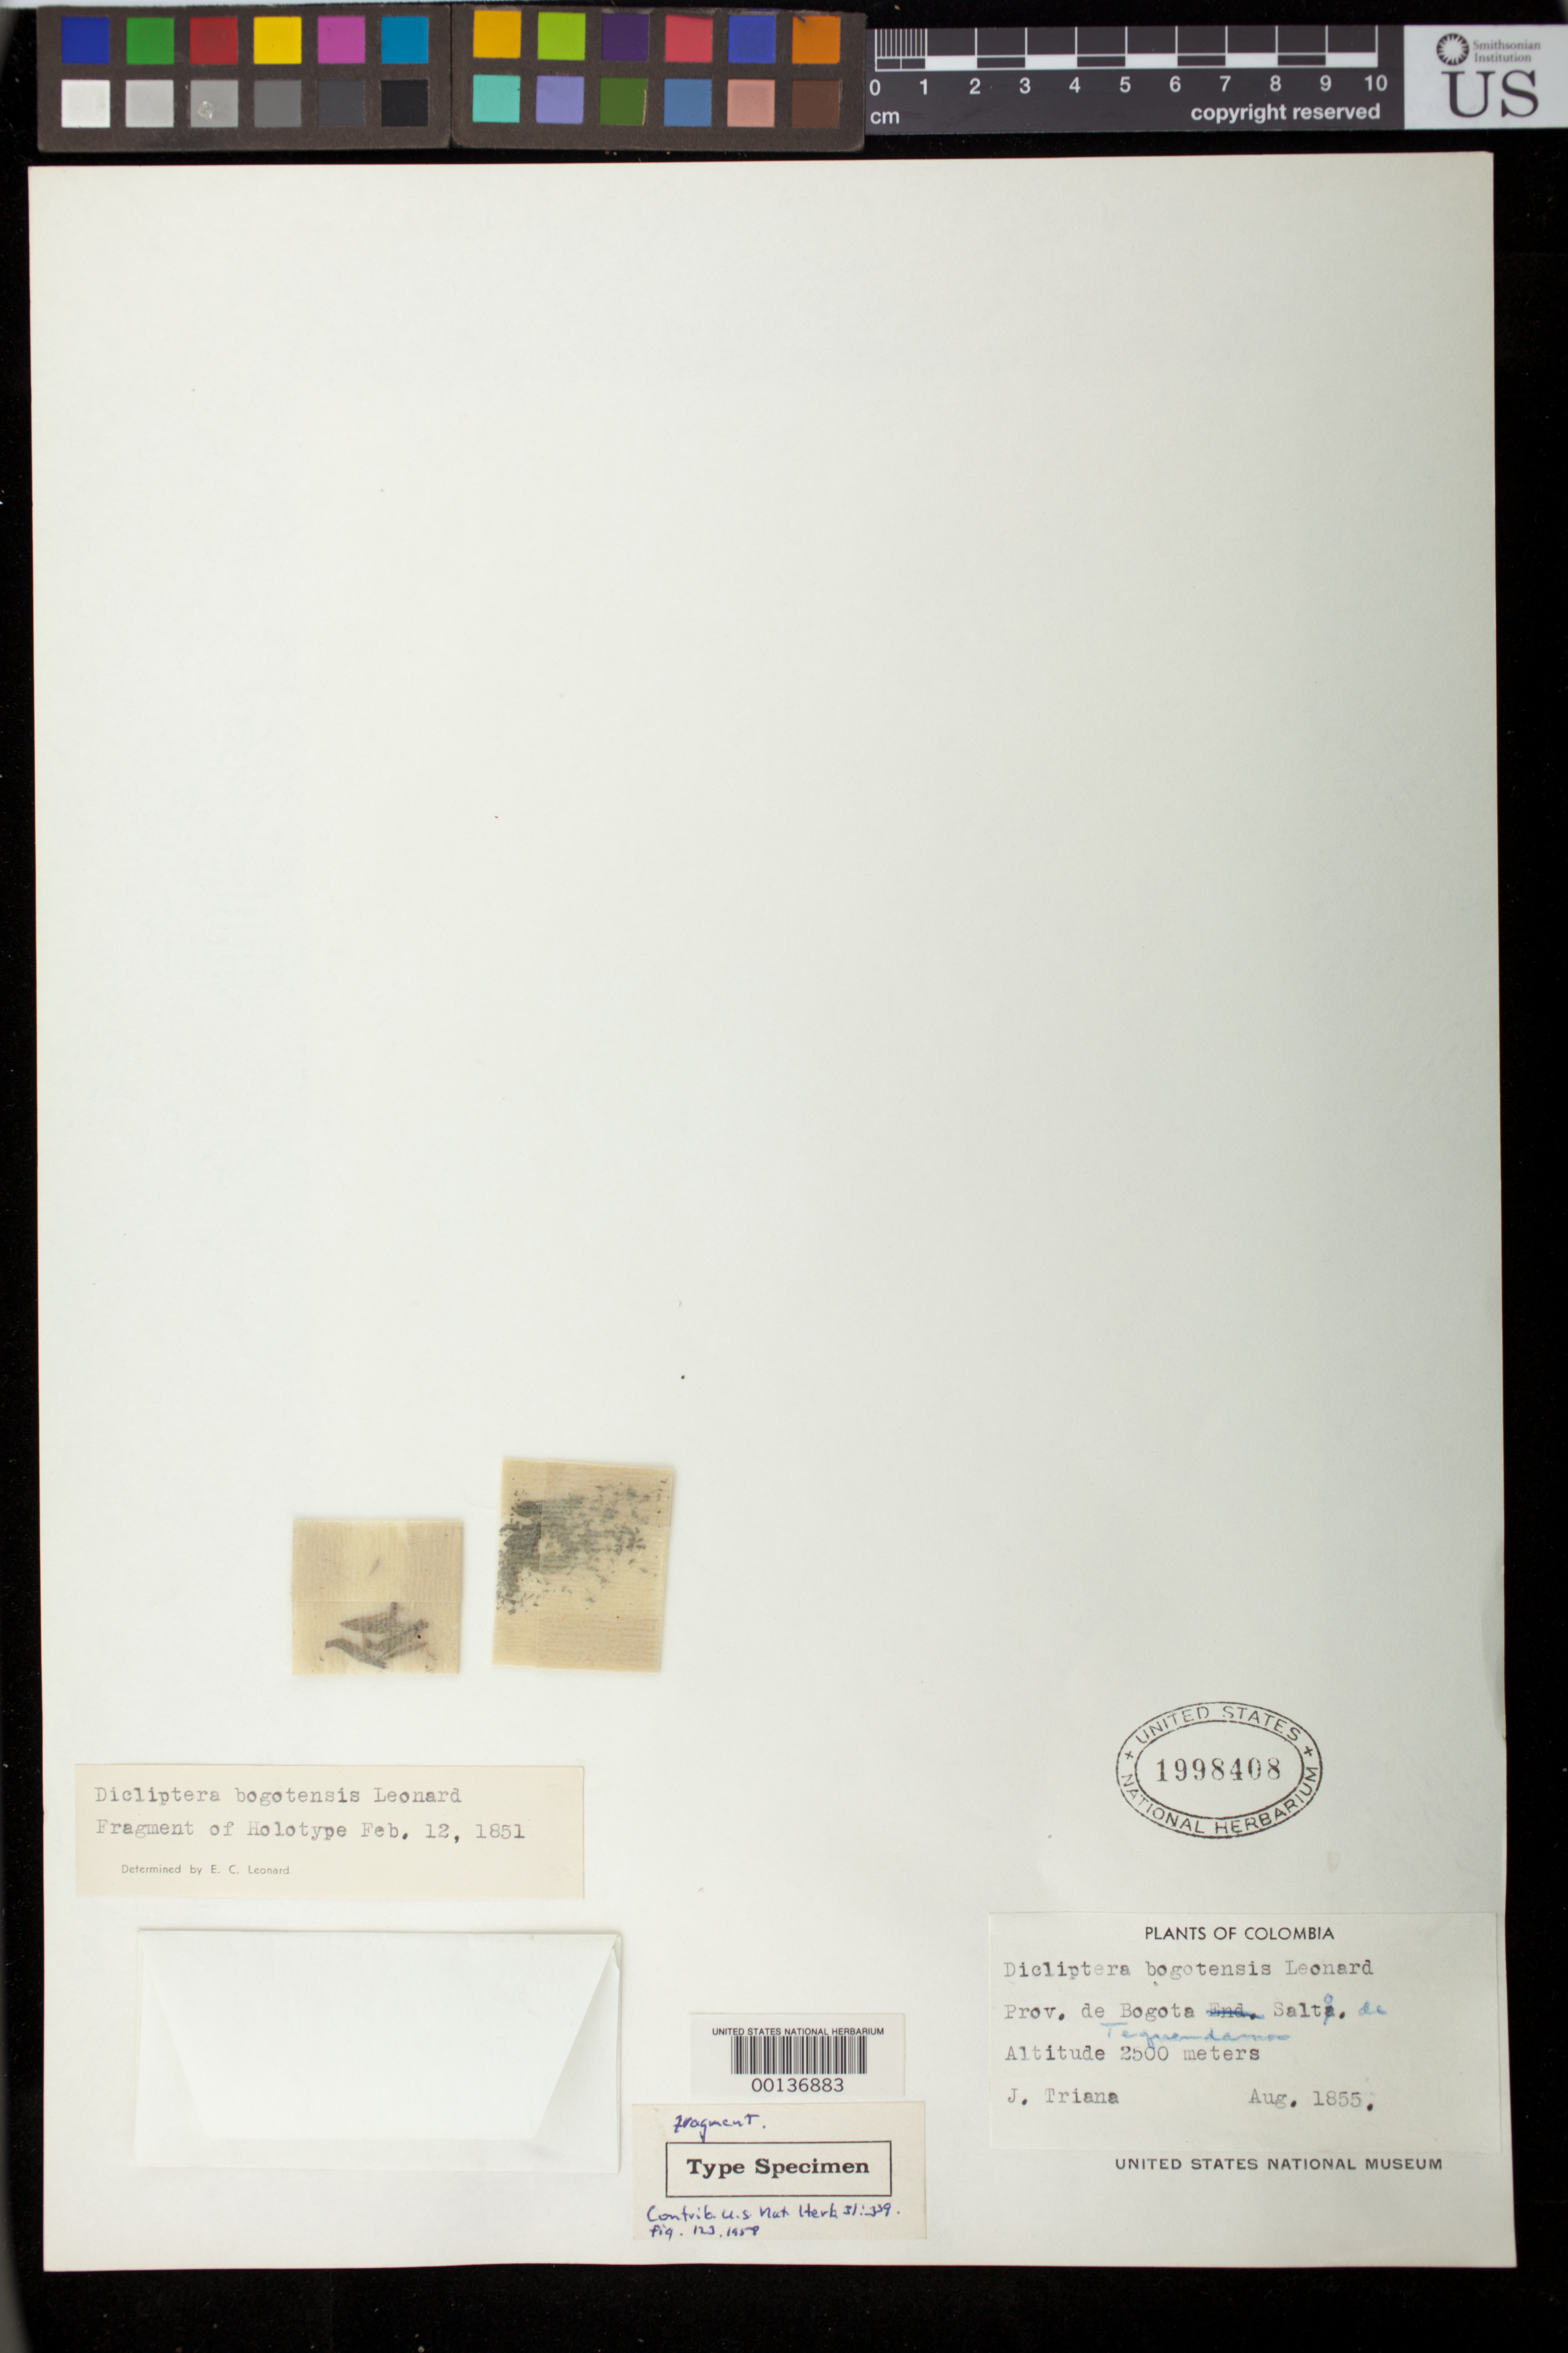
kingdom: Plantae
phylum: Tracheophyta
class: Magnoliopsida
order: Lamiales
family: Acanthaceae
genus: Dicliptera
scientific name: Dicliptera bogotensis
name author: Leonard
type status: Isotype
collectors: J. J. Triana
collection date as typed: Aug 1855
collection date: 1855-08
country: Colombia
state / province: Cundinamarca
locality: El Salto, Bogota.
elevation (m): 2500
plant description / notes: Fragmentary material of type specimen (holotype, according to undated annotation by E.C. Leonard) ex herb. unknown.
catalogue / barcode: US 1998408